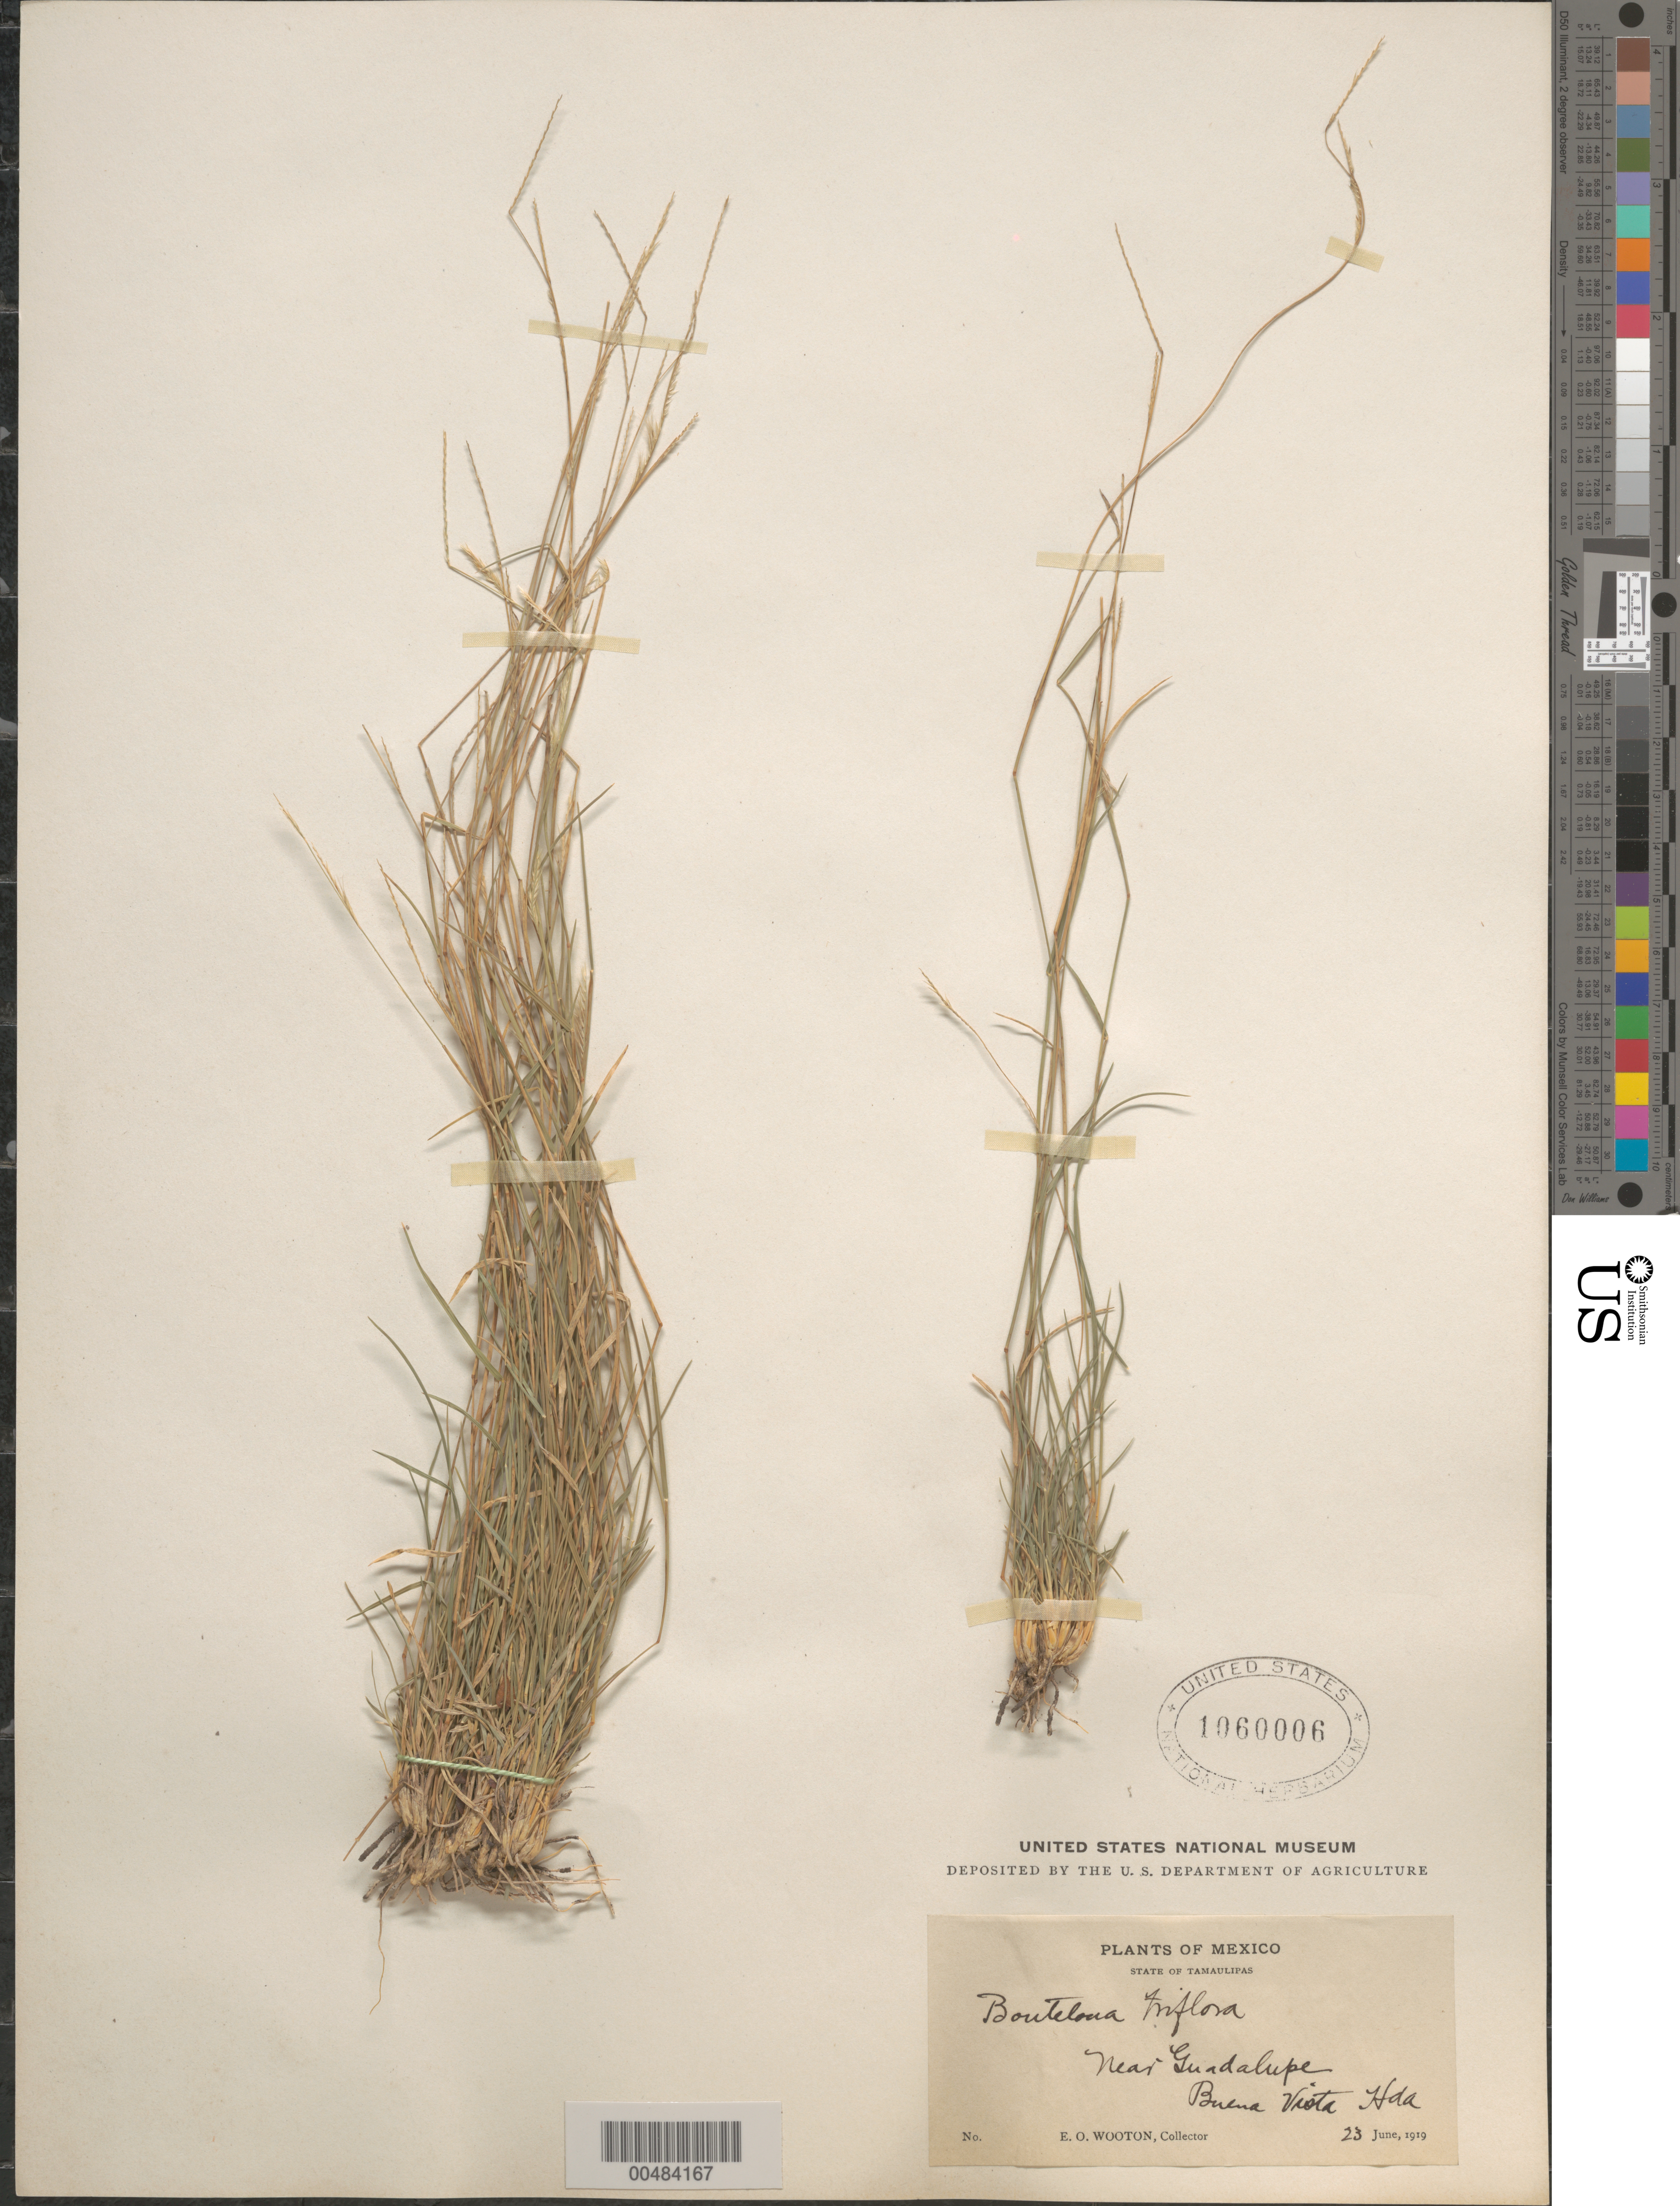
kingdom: Plantae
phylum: Tracheophyta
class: Liliopsida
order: Poales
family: Poaceae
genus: Bouteloua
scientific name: Bouteloua trifida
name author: Thurb.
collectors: E. O. Wooton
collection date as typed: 23 Jun 1919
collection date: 1919-06-23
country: Mexico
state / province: Tamaulipas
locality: Near Guadalupe, Buena Vista Hda.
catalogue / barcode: US 1060006